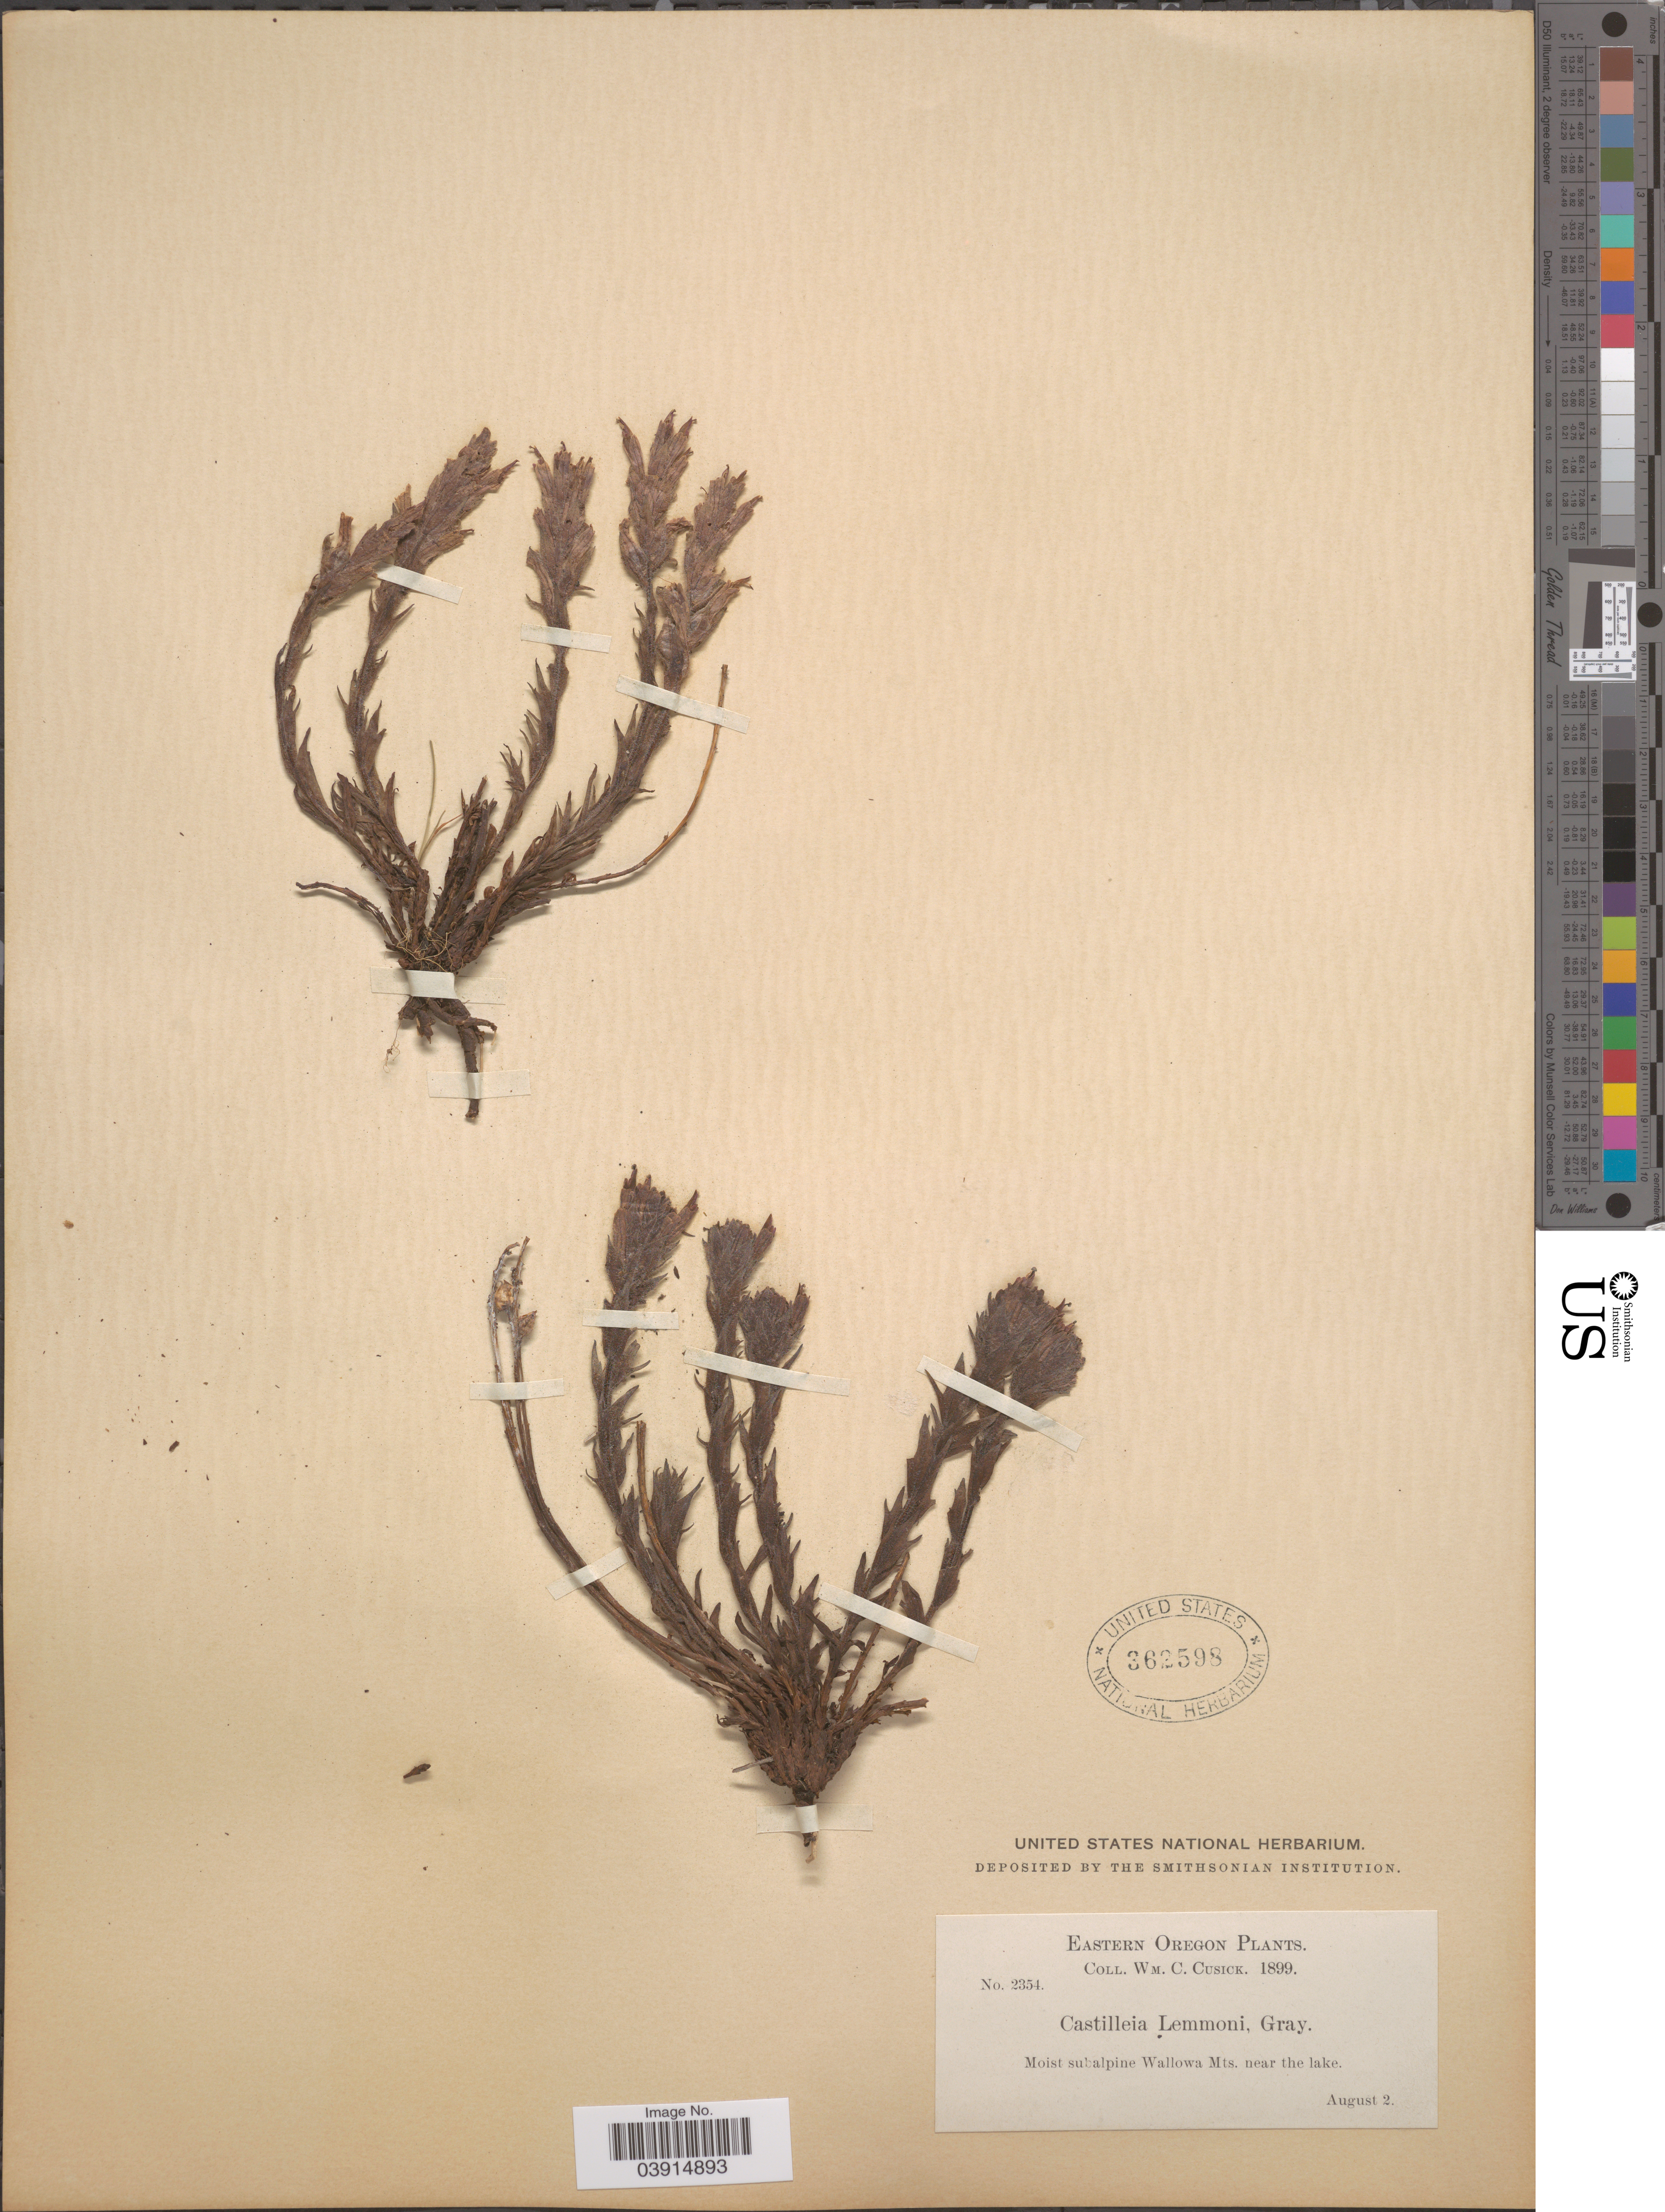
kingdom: Plantae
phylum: Tracheophyta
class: Magnoliopsida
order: Lamiales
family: Orobanchaceae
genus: Castilleja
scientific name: Castilleja sp.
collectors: W. C. Cusick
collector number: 2354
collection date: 1899-08-02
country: United States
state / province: Oregon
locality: Eastern Oregon. Moist subalpine Wallowa Mts. near the lake.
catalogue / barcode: US 362598